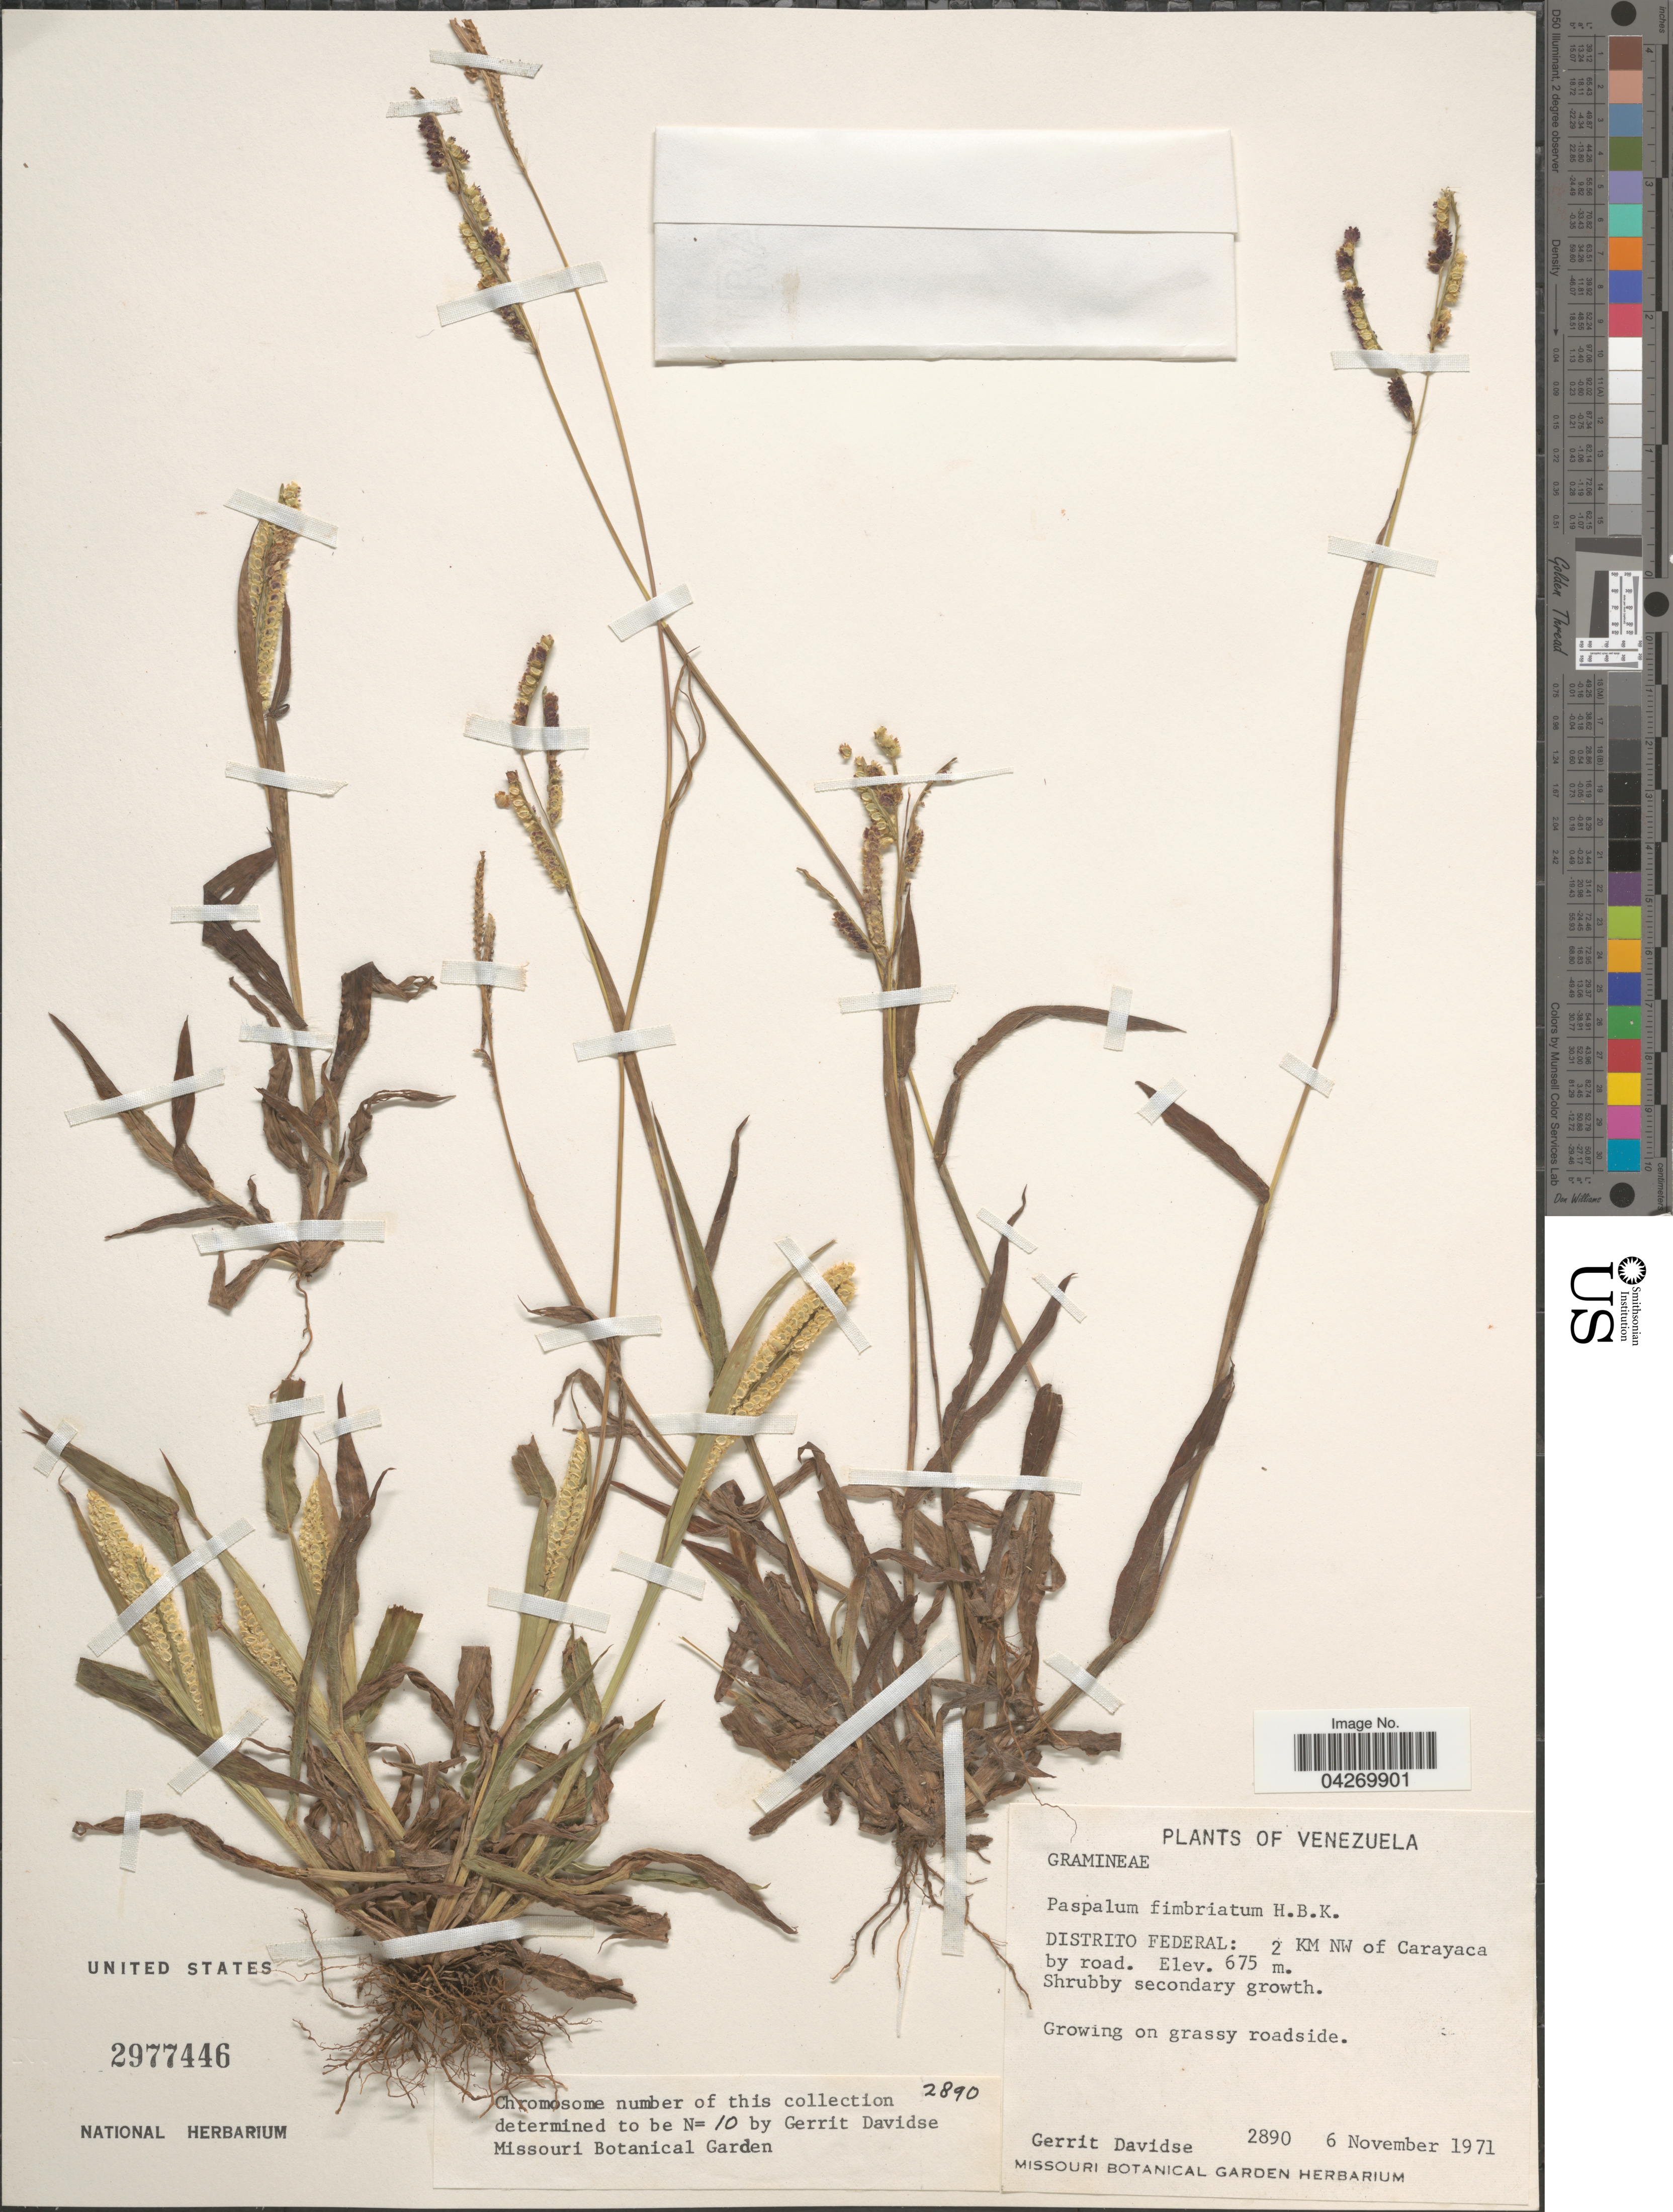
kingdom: Plantae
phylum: Tracheophyta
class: Liliopsida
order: Poales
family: Poaceae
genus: Paspalum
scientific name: Paspalum fimbriatum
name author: Kunth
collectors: G. Davidse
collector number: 2890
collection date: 1971-11-06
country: Venezuela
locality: Distrito Federal: 2 KM NW of Carayaca by road. On grassy roadside.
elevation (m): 675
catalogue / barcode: US 2977446